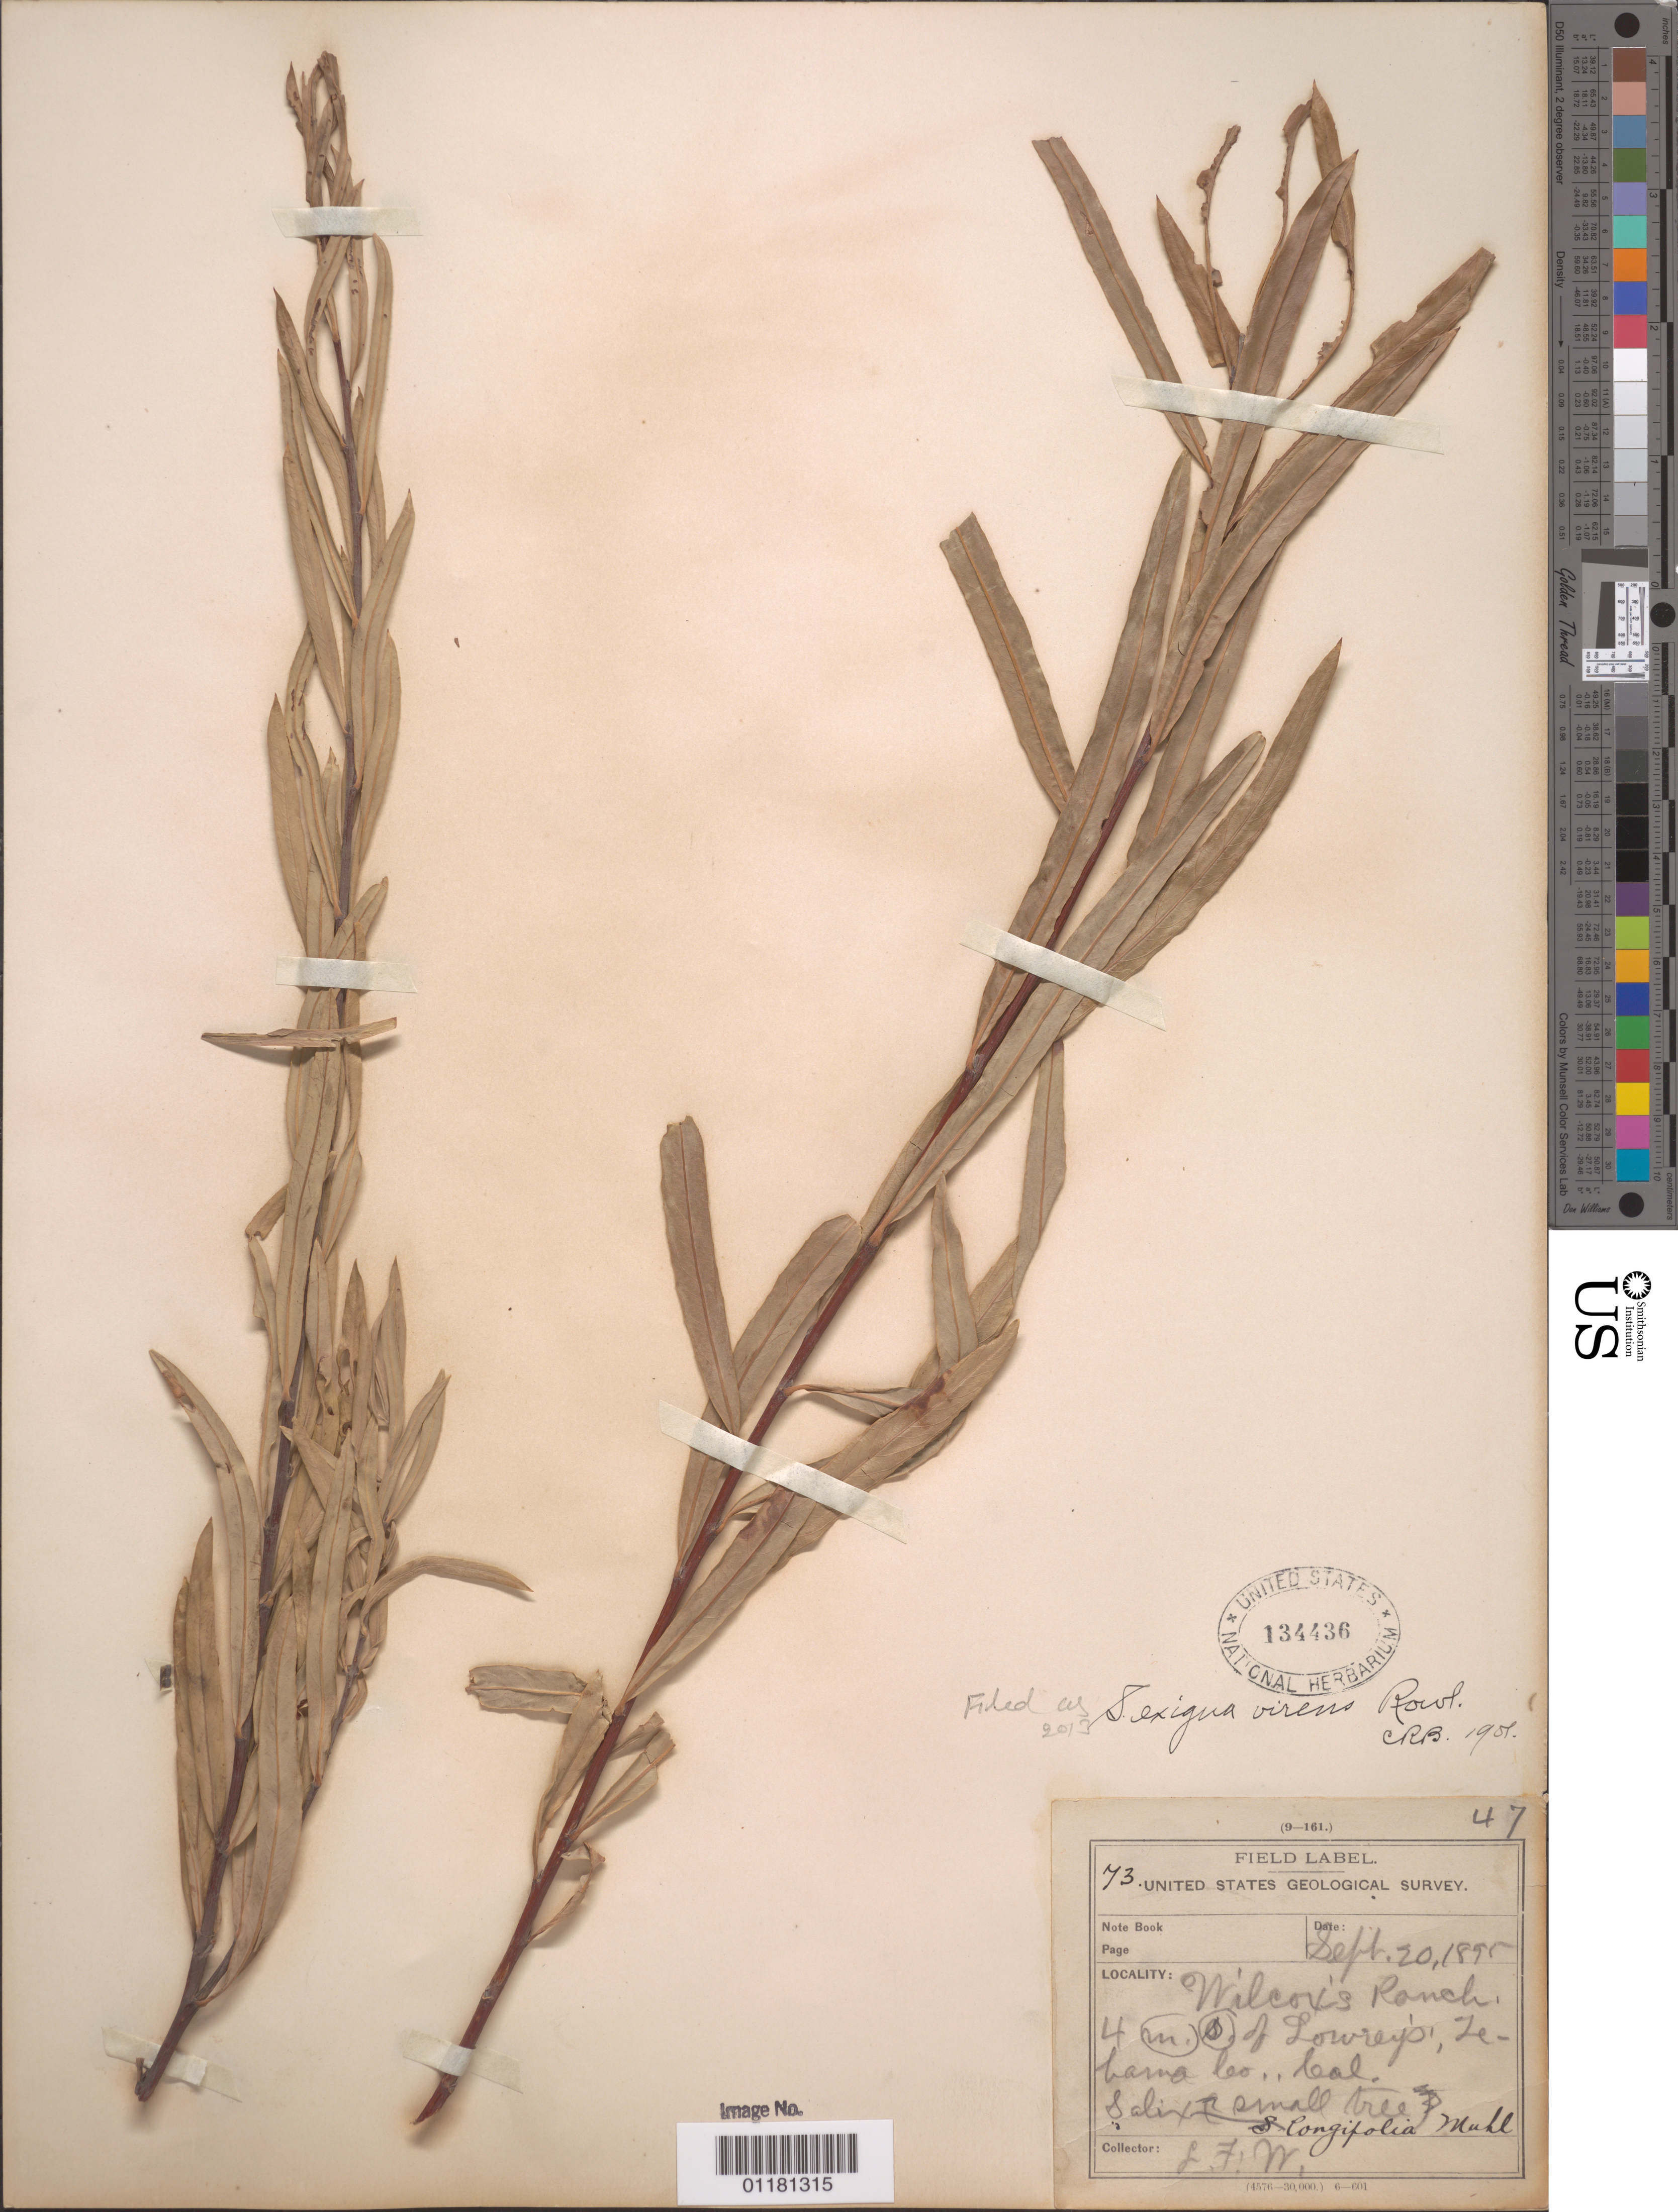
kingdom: Plantae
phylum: Tracheophyta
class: Magnoliopsida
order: Malpighiales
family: Salicaceae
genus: Salix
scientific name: Salix exigua var. virens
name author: Rowlee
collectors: L. F. Ward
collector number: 73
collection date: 1895-09-20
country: United States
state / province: California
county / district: Tehama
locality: Wilcox's Ranch, 4 m. S. of Lowrey's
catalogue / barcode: US 134436